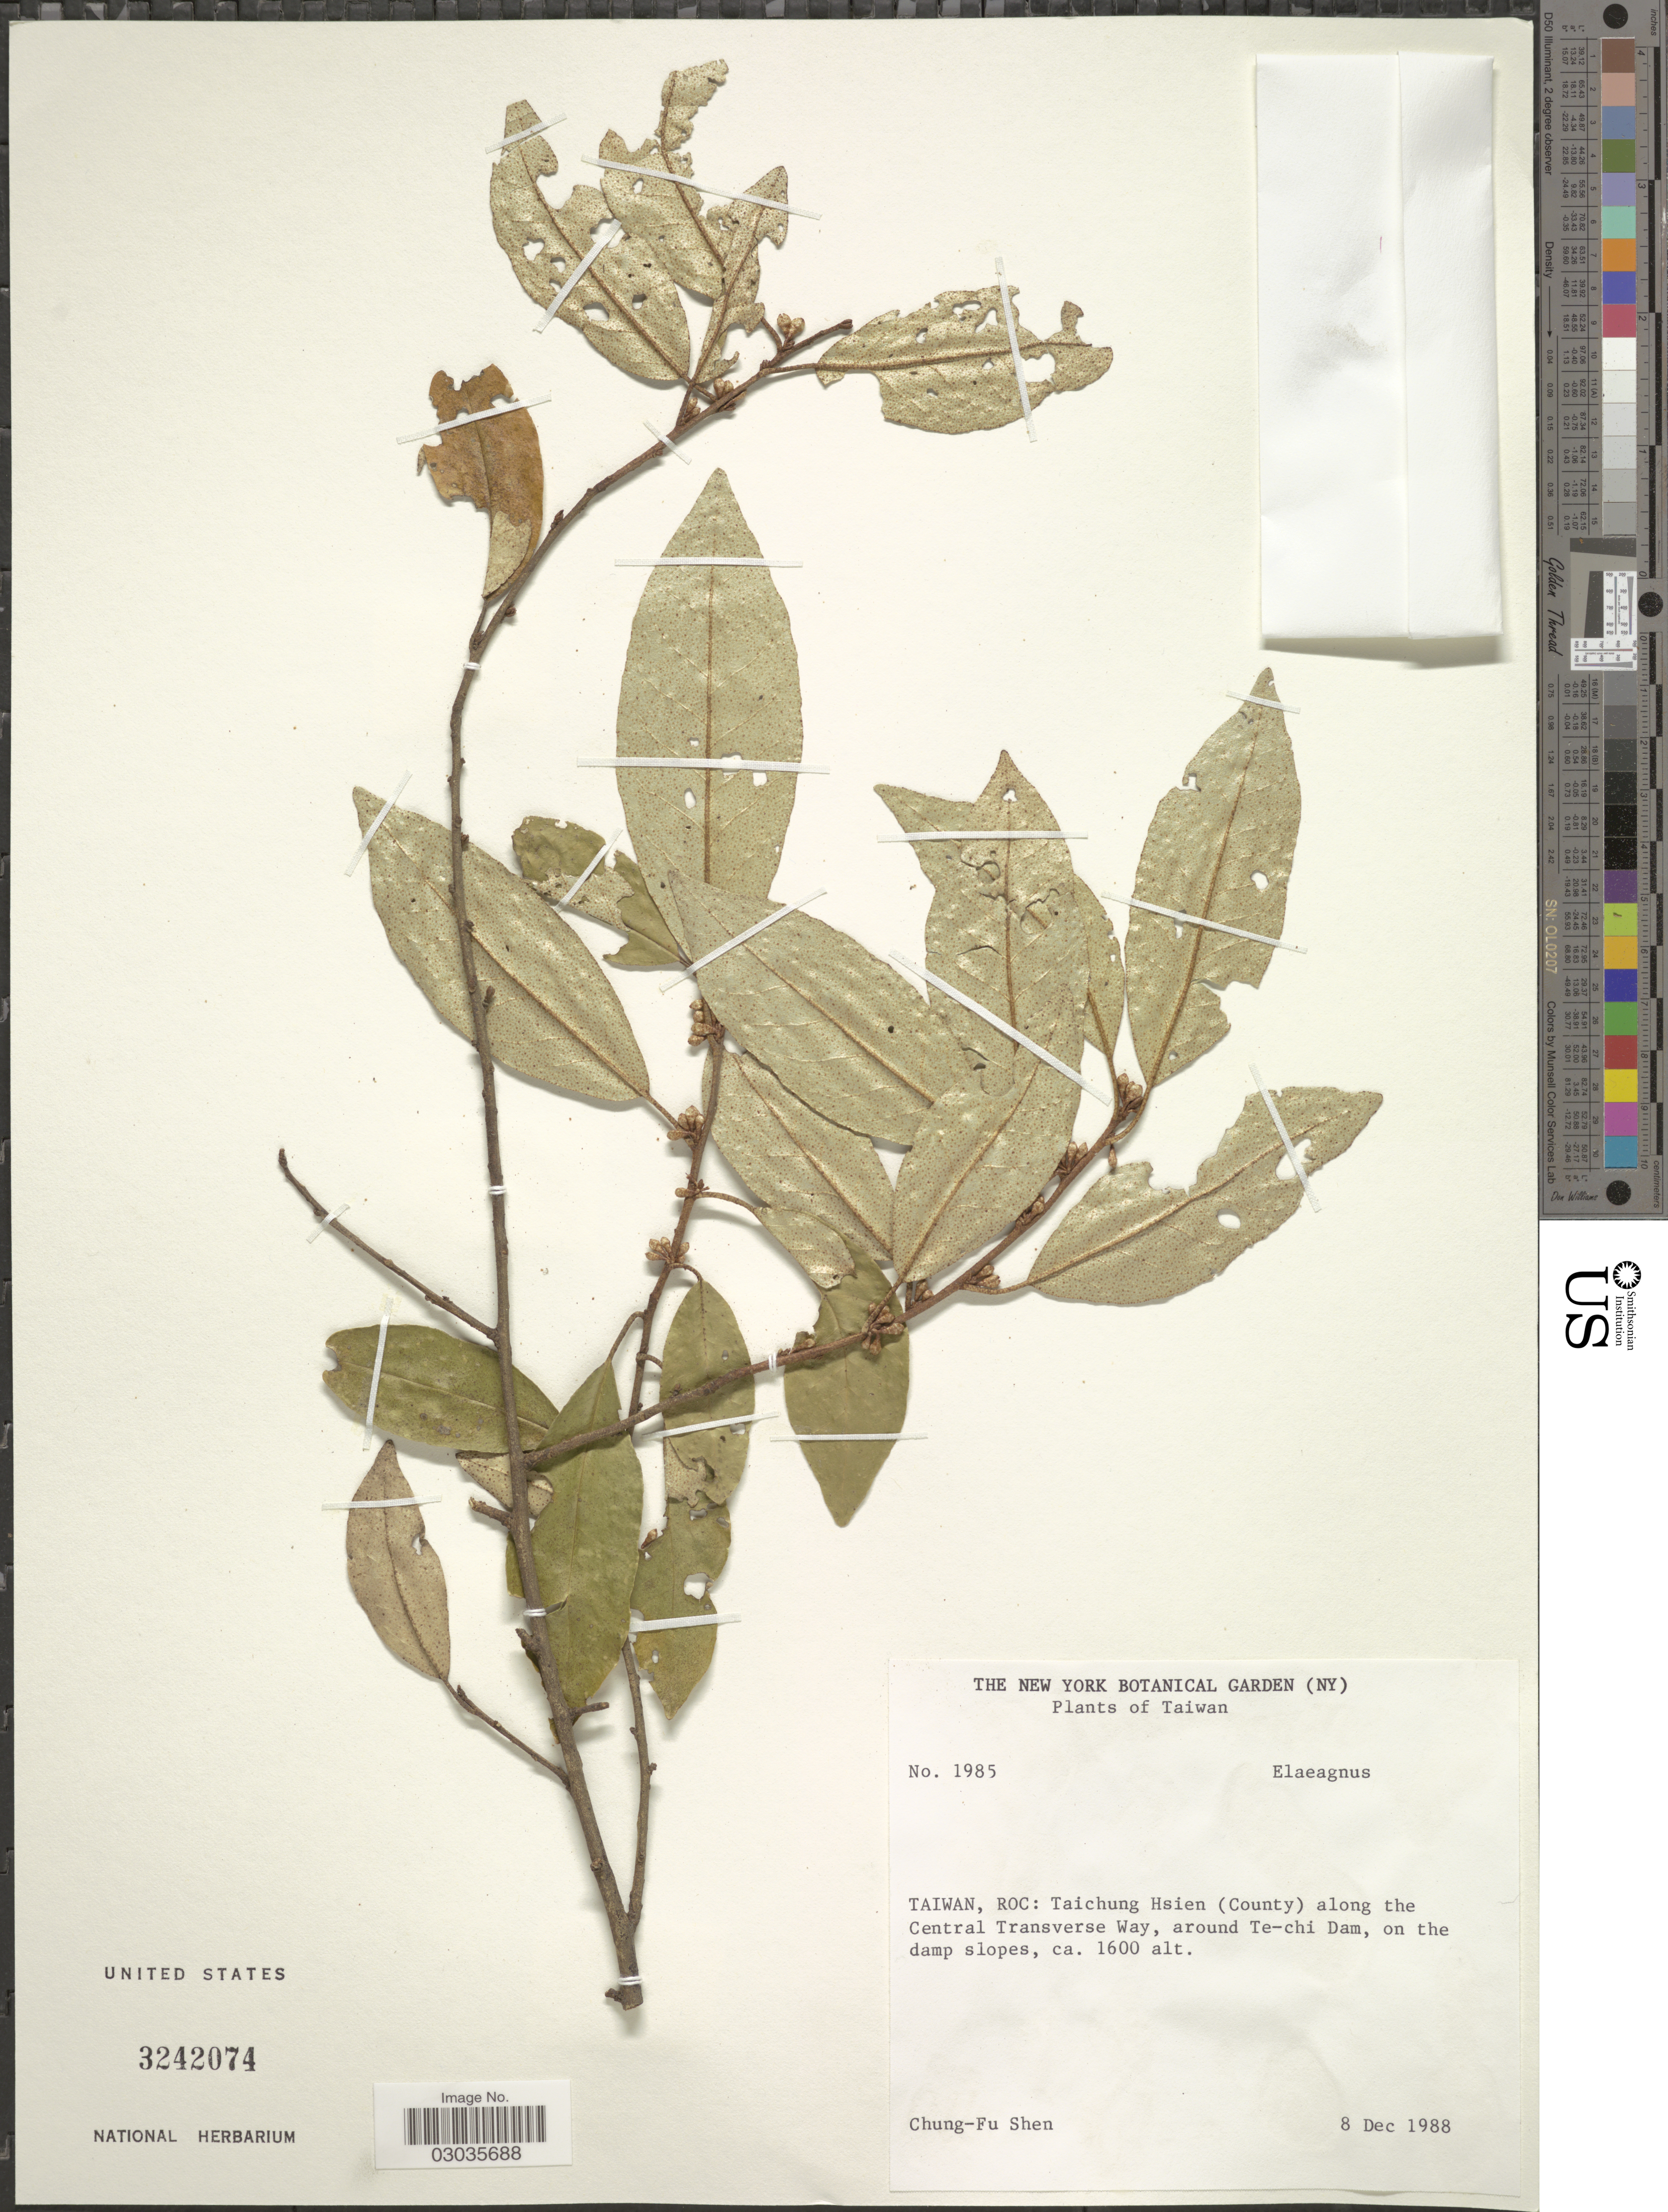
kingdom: Plantae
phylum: Tracheophyta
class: Magnoliopsida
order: Rosales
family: Elaeagnaceae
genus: Elaeagnus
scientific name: Elaeagnus sp.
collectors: C. Shen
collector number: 1985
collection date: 1988-12-08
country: Taiwan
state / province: Taichung City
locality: Roc: Taichung Hsien (County) along the Central Transverse Way, around Te-chi Dam, on the damp slopes.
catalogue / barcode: US 3242074